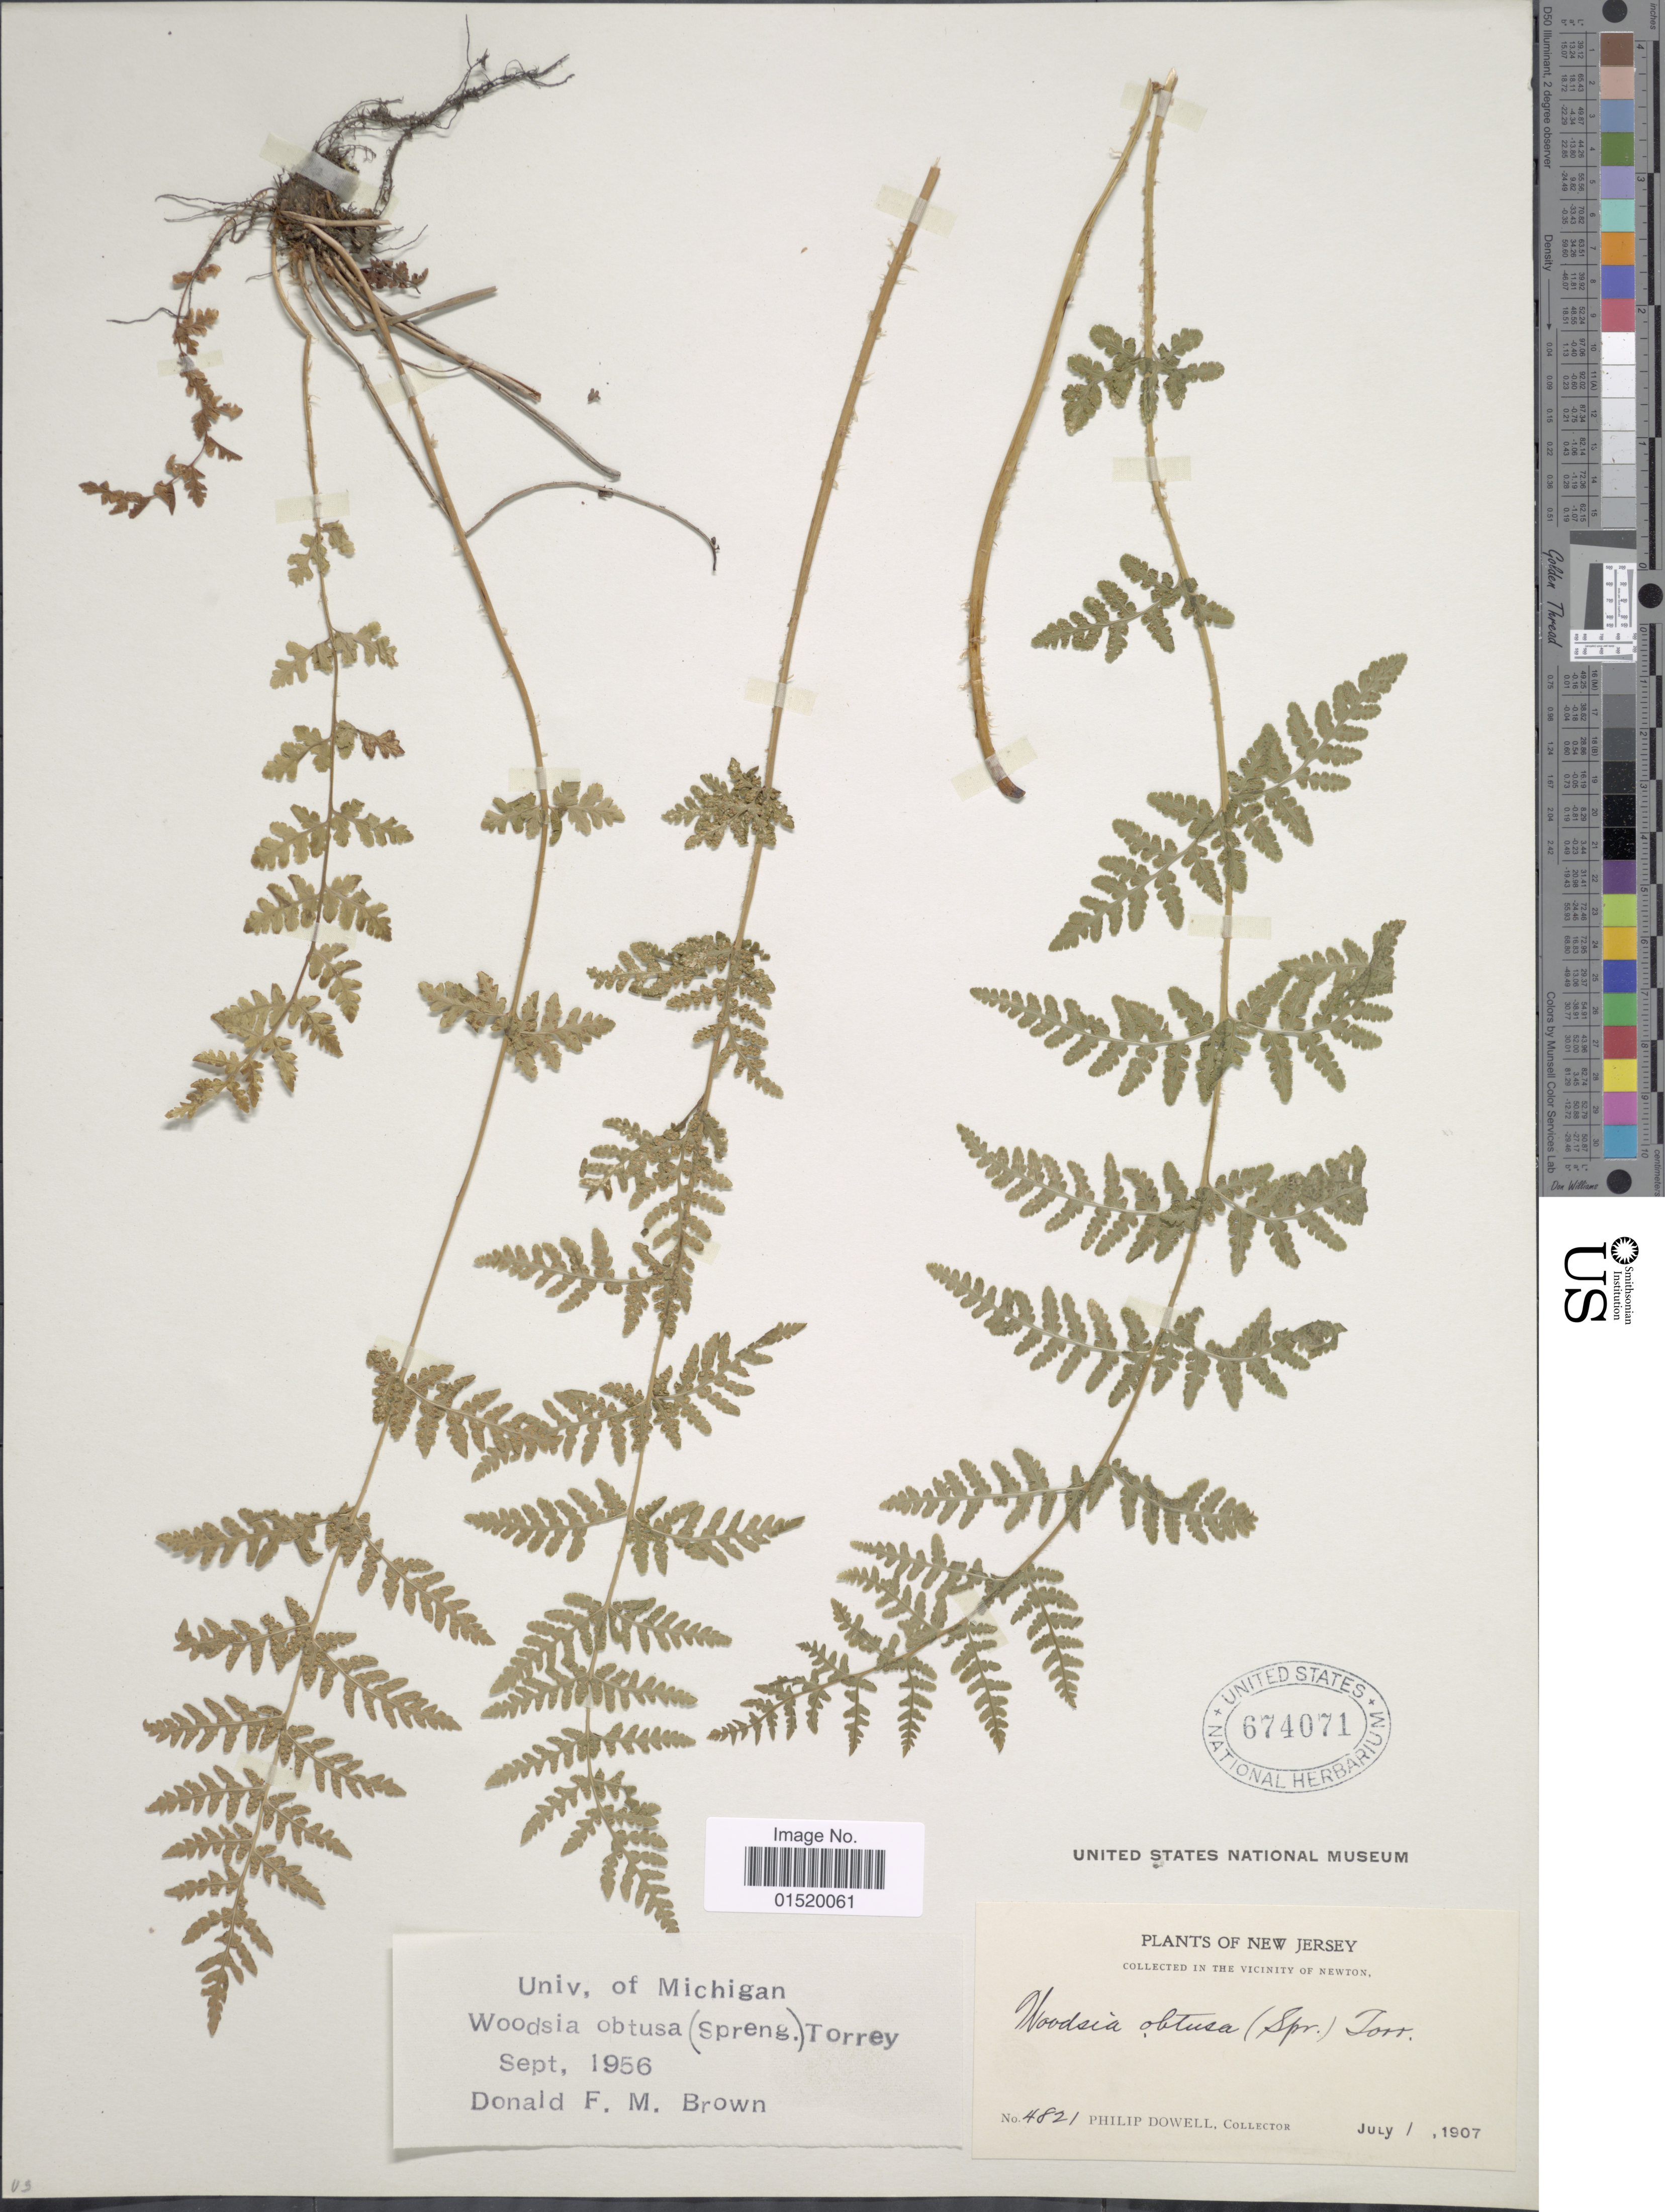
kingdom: Plantae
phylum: Tracheophyta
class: Polypodiopsida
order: Polypodiales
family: Woodsiaceae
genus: Woodsia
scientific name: Woodsia obtusa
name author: (Spreng.) Torr.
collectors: P. Dowell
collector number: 4821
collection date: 1907-07-01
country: United States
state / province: New Jersey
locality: In the Vicinity of Newton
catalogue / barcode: US 674071